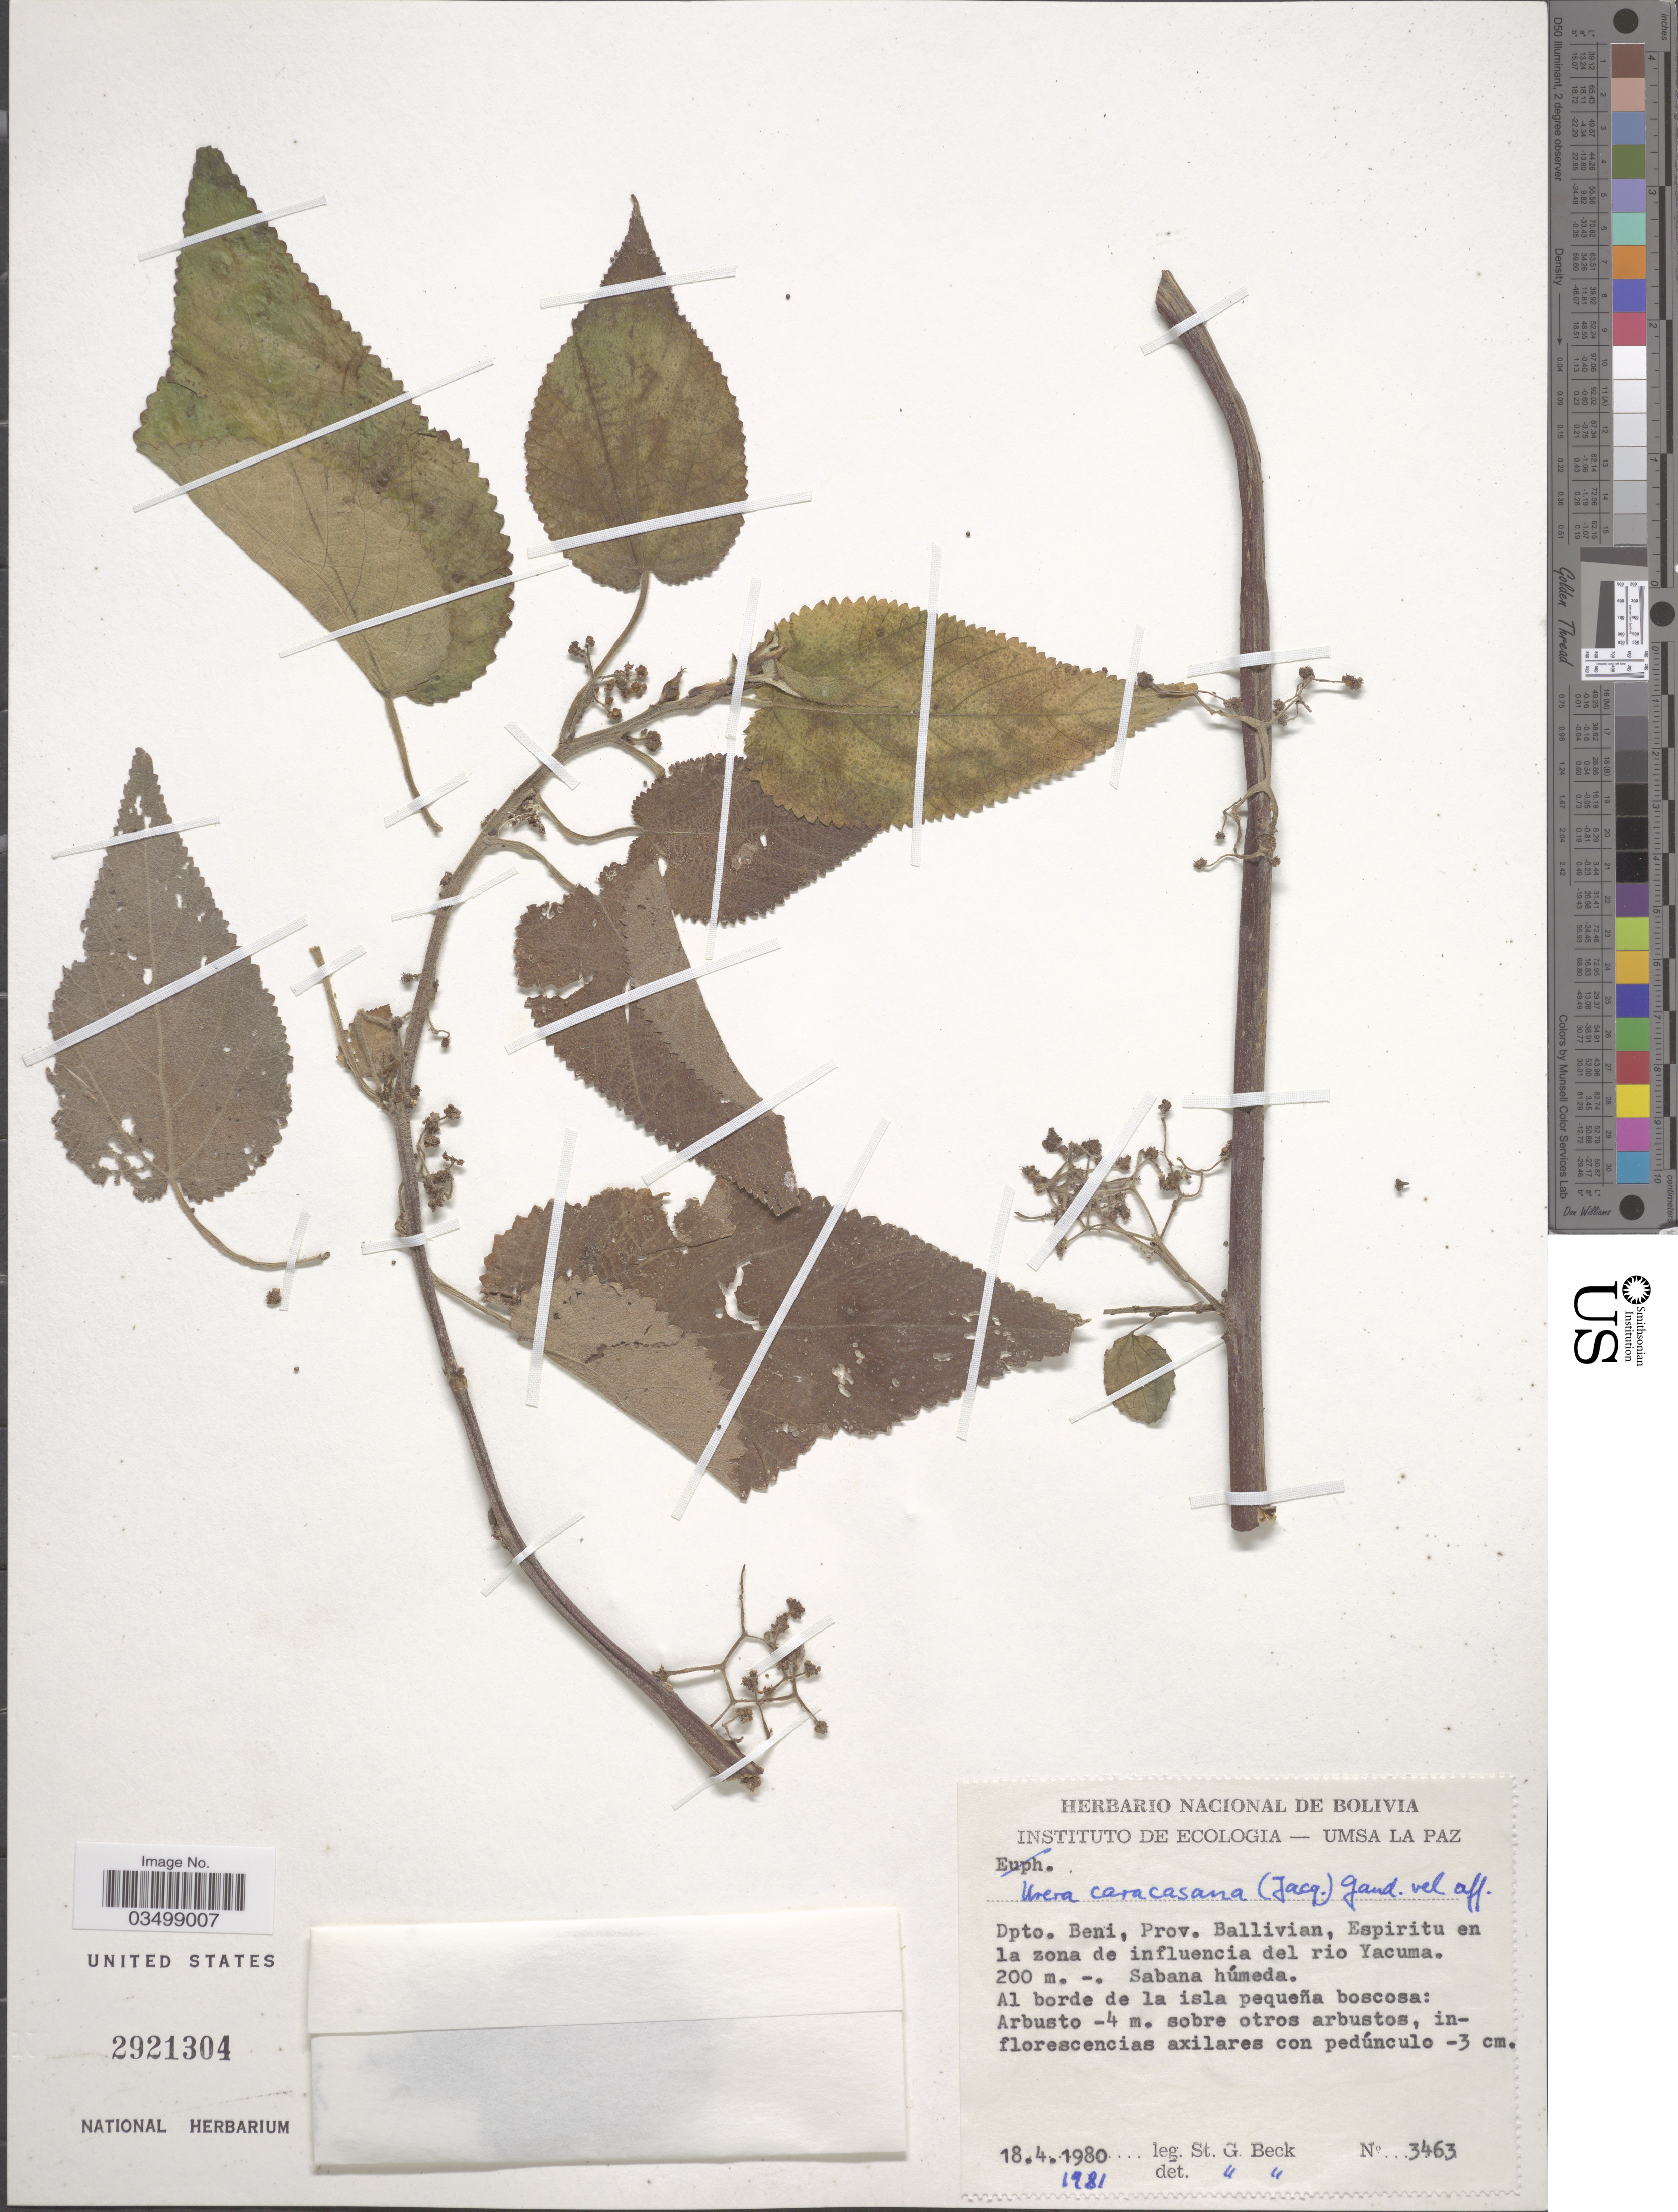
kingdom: Plantae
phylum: Tracheophyta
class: Magnoliopsida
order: Rosales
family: Urticaceae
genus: Urera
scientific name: Urera caracasana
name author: (Jacq.) Gaudich. ex Griseb.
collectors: S. G. Beck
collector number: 3463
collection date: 1980-04-18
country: Bolivia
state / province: Beni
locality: Dpto. Beni, Prov. Ballivian, Espiritu en la zona de influencia del rio Yacuma.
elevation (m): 200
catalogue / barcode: US 2921304